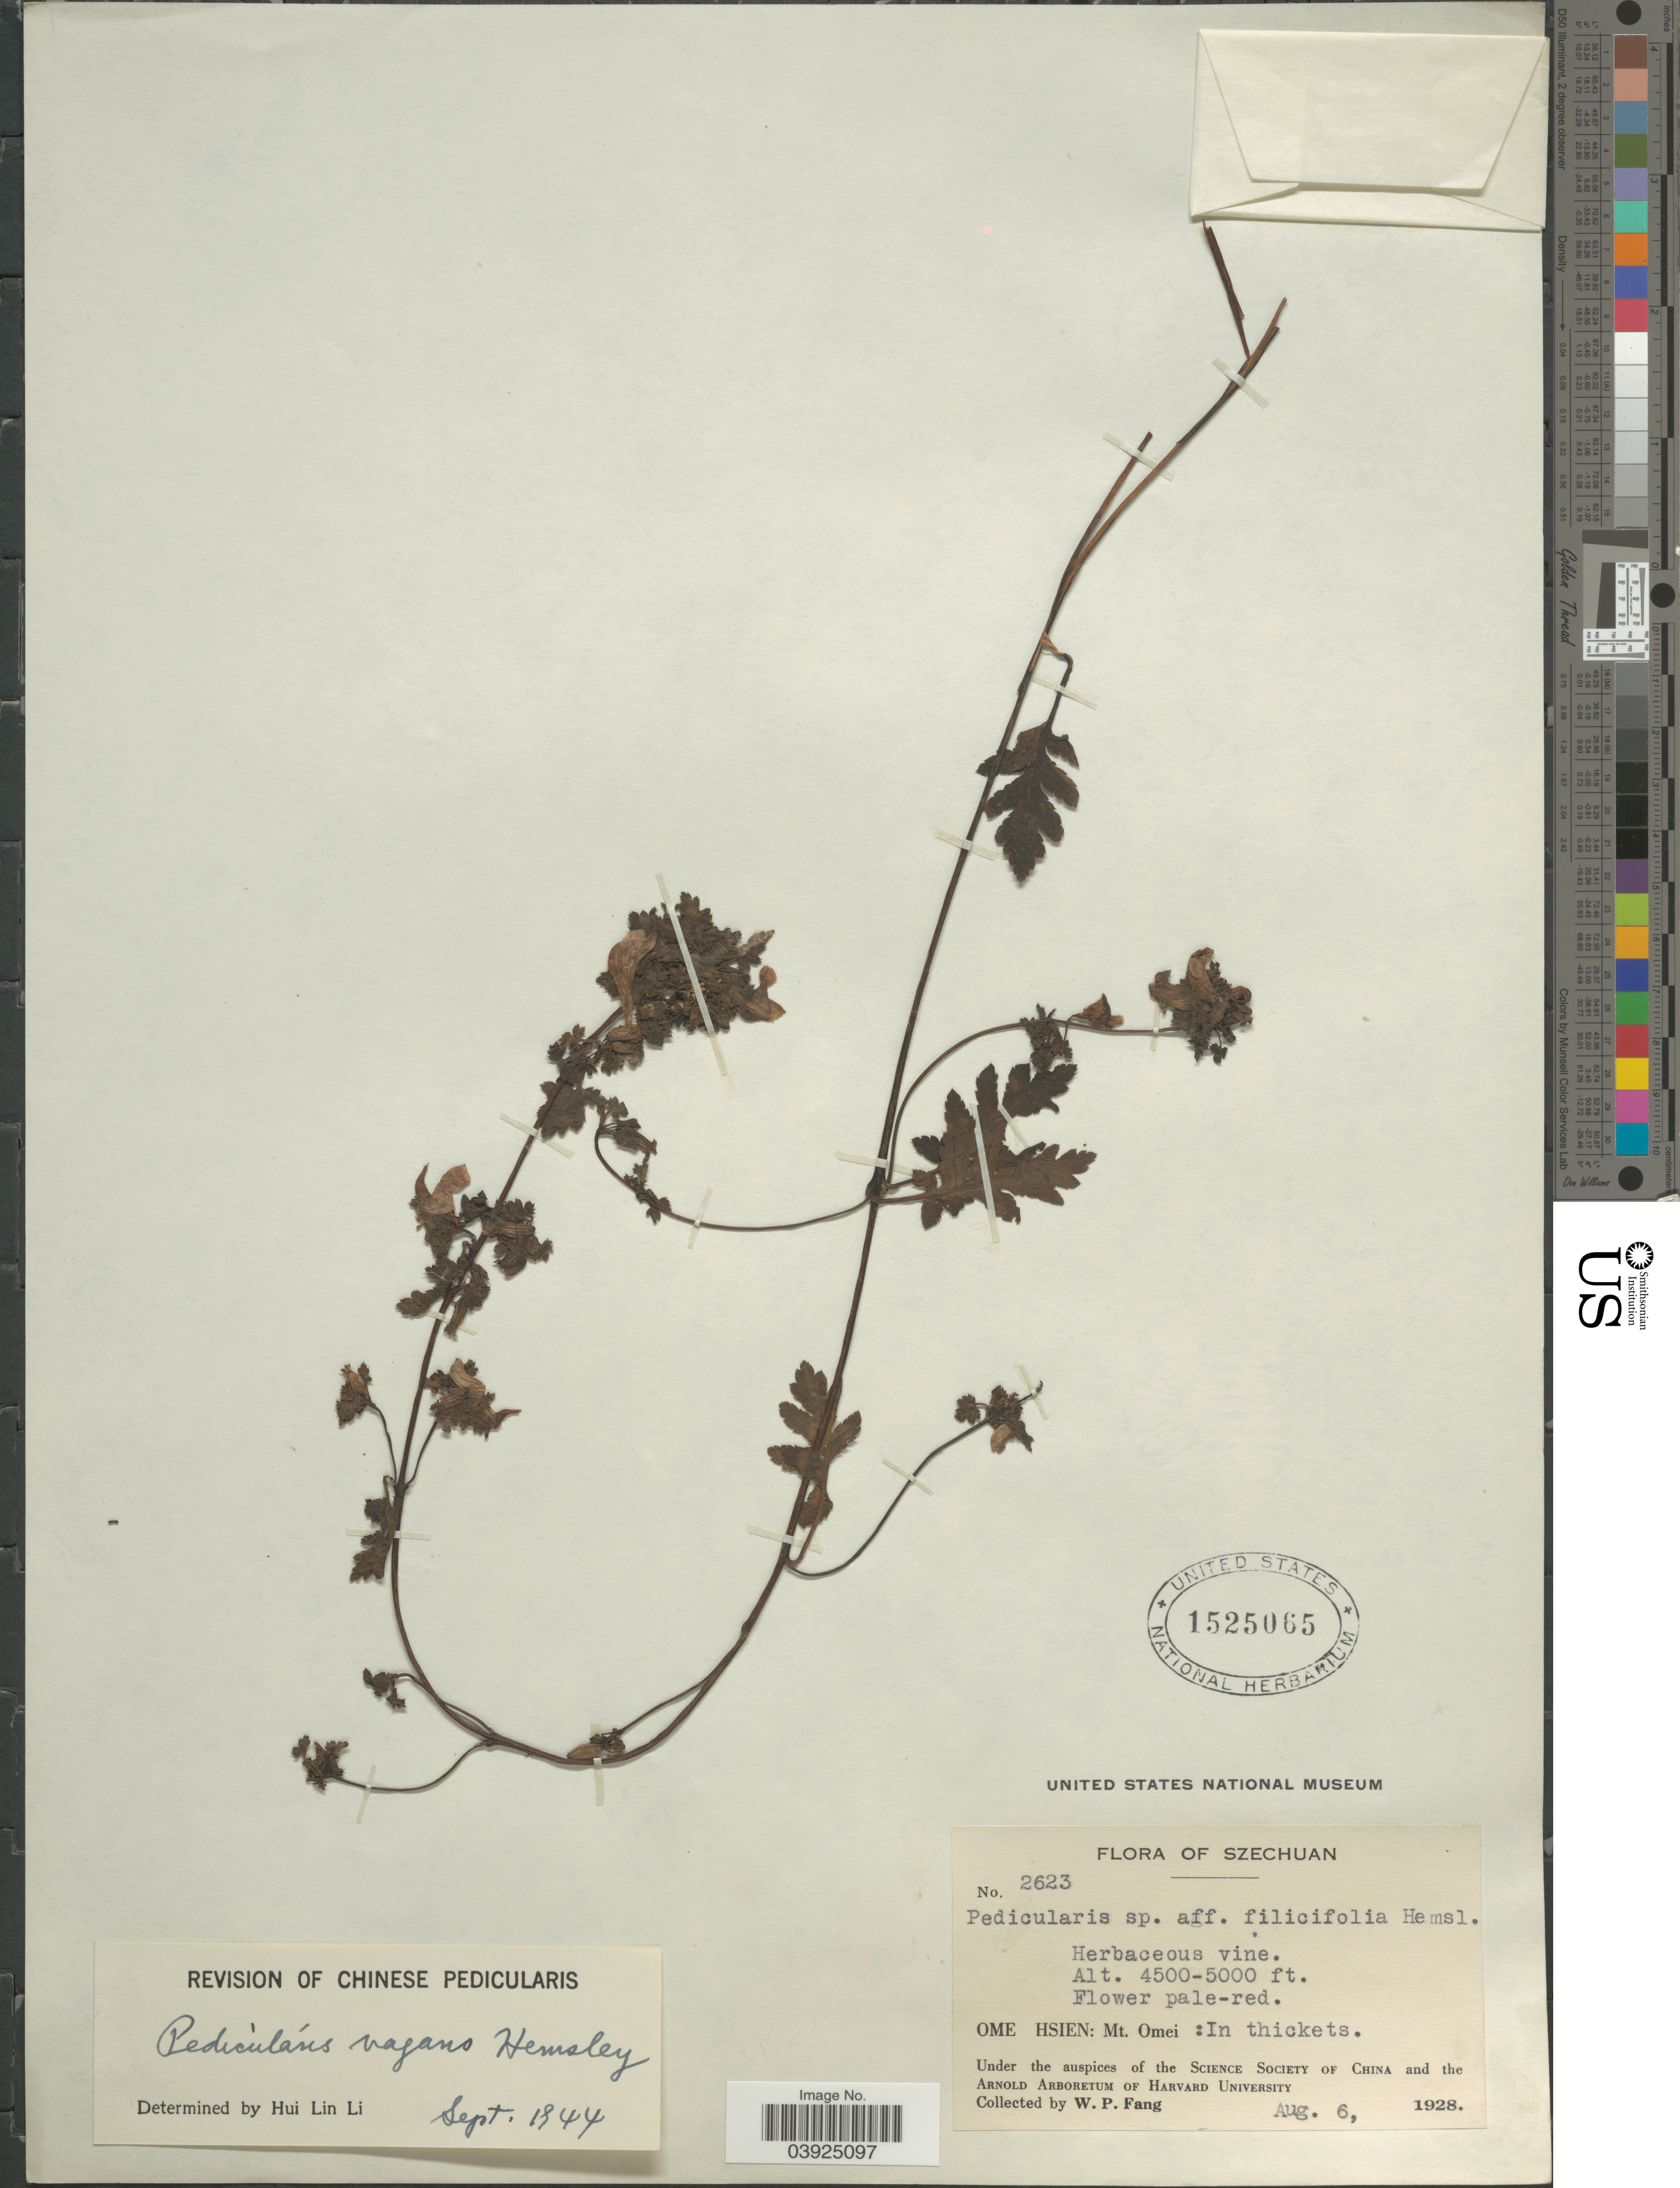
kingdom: Plantae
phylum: Tracheophyta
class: Magnoliopsida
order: Lamiales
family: Orobanchaceae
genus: Pedicularis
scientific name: Pedicularis vagans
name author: Hemsl.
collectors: W. P. Fang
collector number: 2623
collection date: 1928-08-06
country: China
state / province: Sichuan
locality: Szechuan. Ome Hsien: Mt Omei: In thickets.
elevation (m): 1372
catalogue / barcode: US 1525065